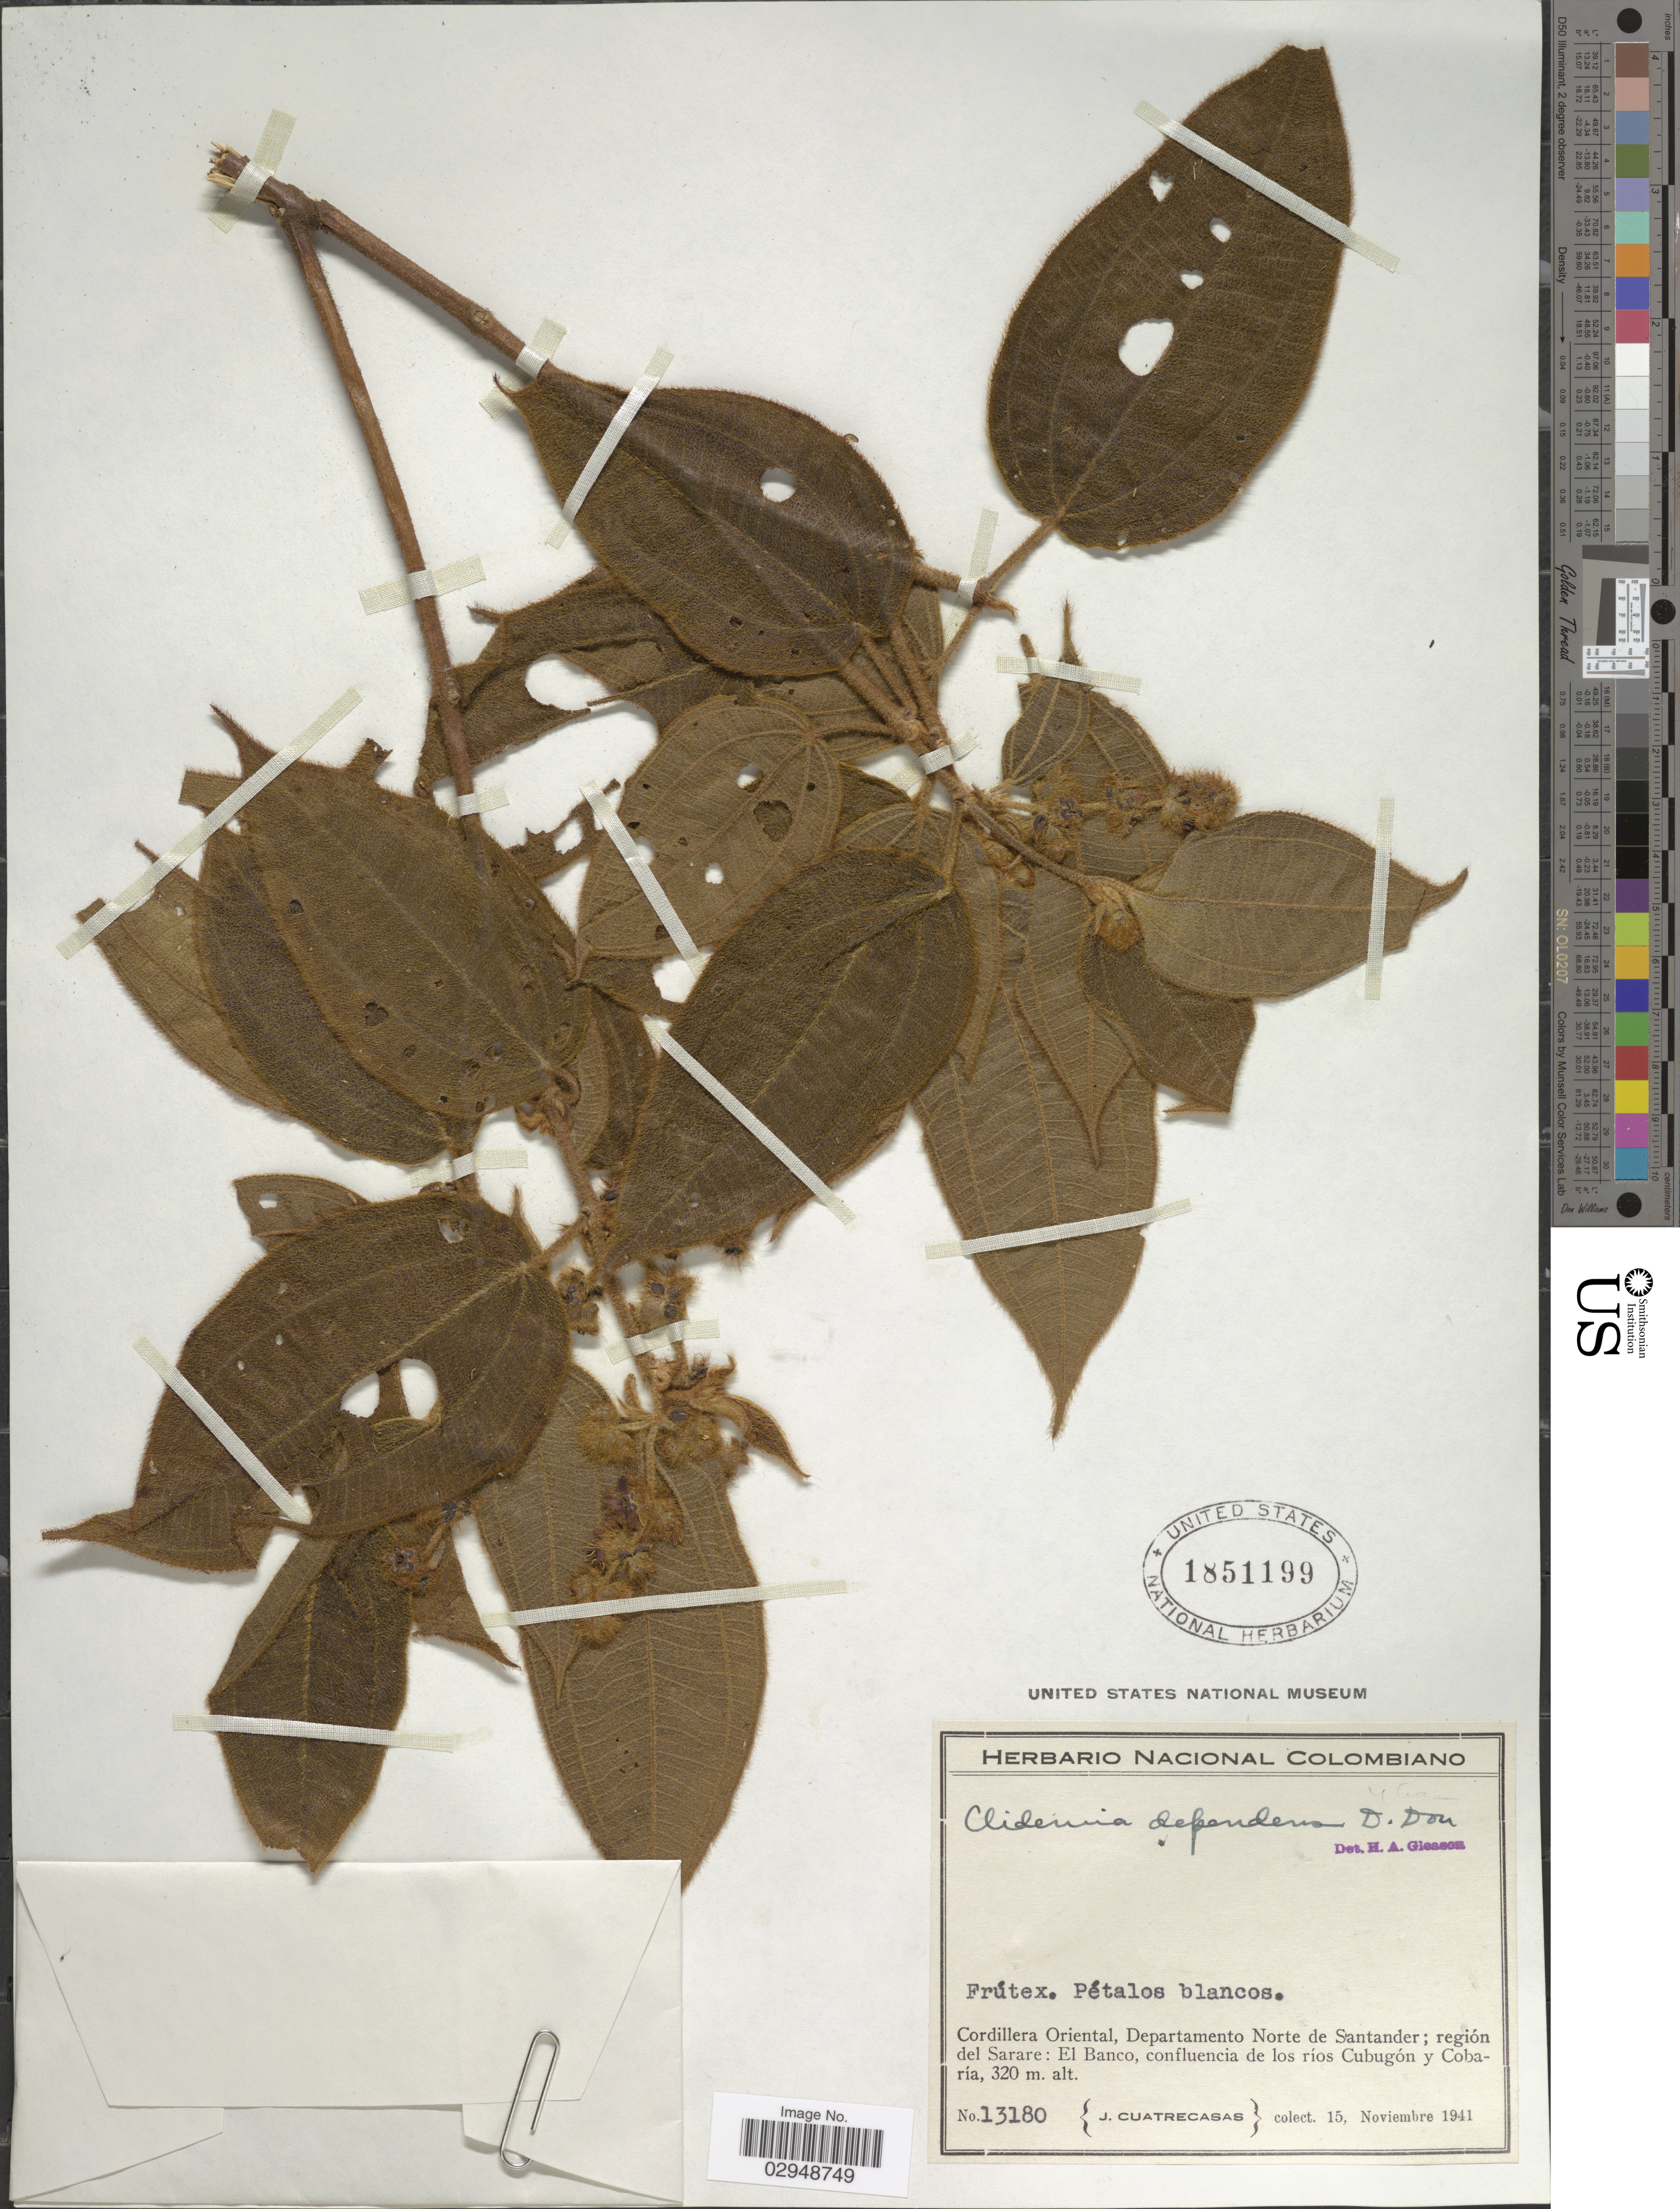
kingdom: Plantae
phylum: Tracheophyta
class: Magnoliopsida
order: Myrtales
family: Melastomataceae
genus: Clidemia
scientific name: Clidemia capitellata var. dependens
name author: (Pav. & D. Don) J.F. Macbr.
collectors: J. Cuatrecasas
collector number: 13180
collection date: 1941-11-15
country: Colombia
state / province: Norte de Santander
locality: Cordillera Oriental, Departamento Norte de Santander; región del Sarare: El Banco, confluencia de los ríos Cubugón y Cobaría.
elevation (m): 320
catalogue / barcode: US 1851199